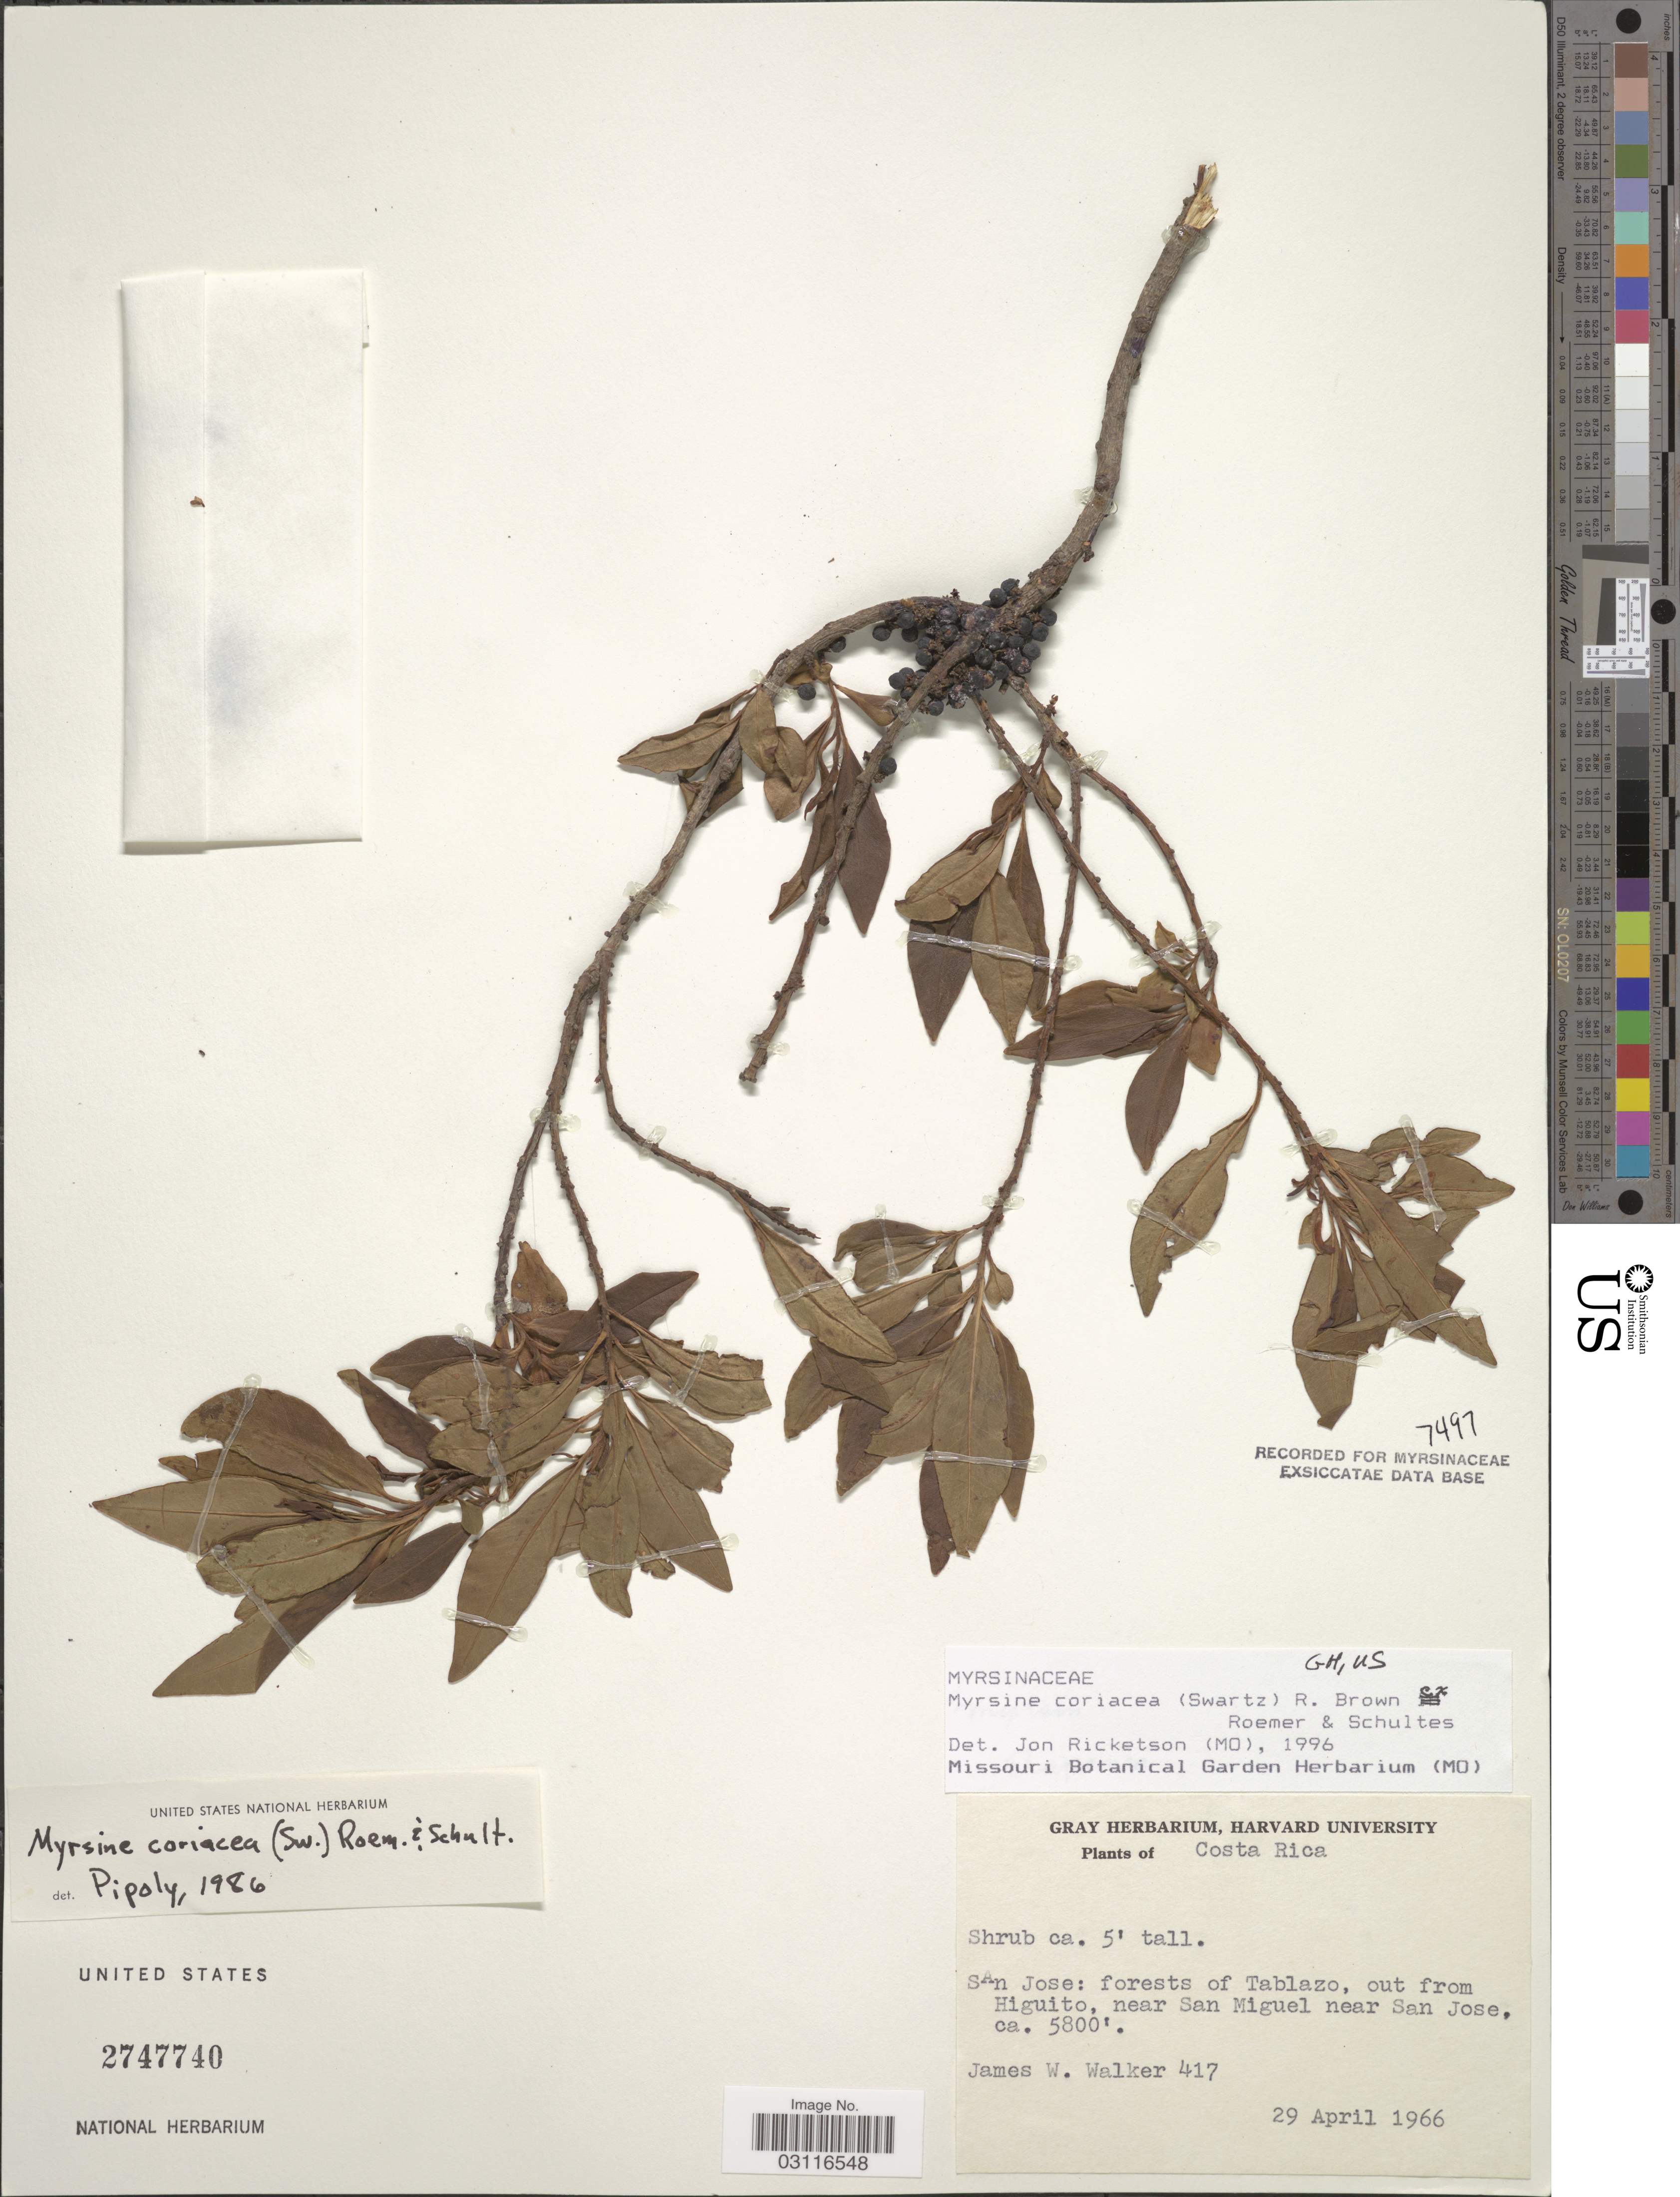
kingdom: Plantae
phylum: Tracheophyta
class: Magnoliopsida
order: Ericales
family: Primulaceae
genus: Myrsine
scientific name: Myrsine coriacea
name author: (Sw.) R. Br. ex Roem. & Schult.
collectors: J. W. Walker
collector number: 417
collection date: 1966-04-29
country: Costa Rica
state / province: San José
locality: Forests of Tablazo, out from Higuito, near San Miguel near San Jose.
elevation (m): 1768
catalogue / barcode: US 2747740